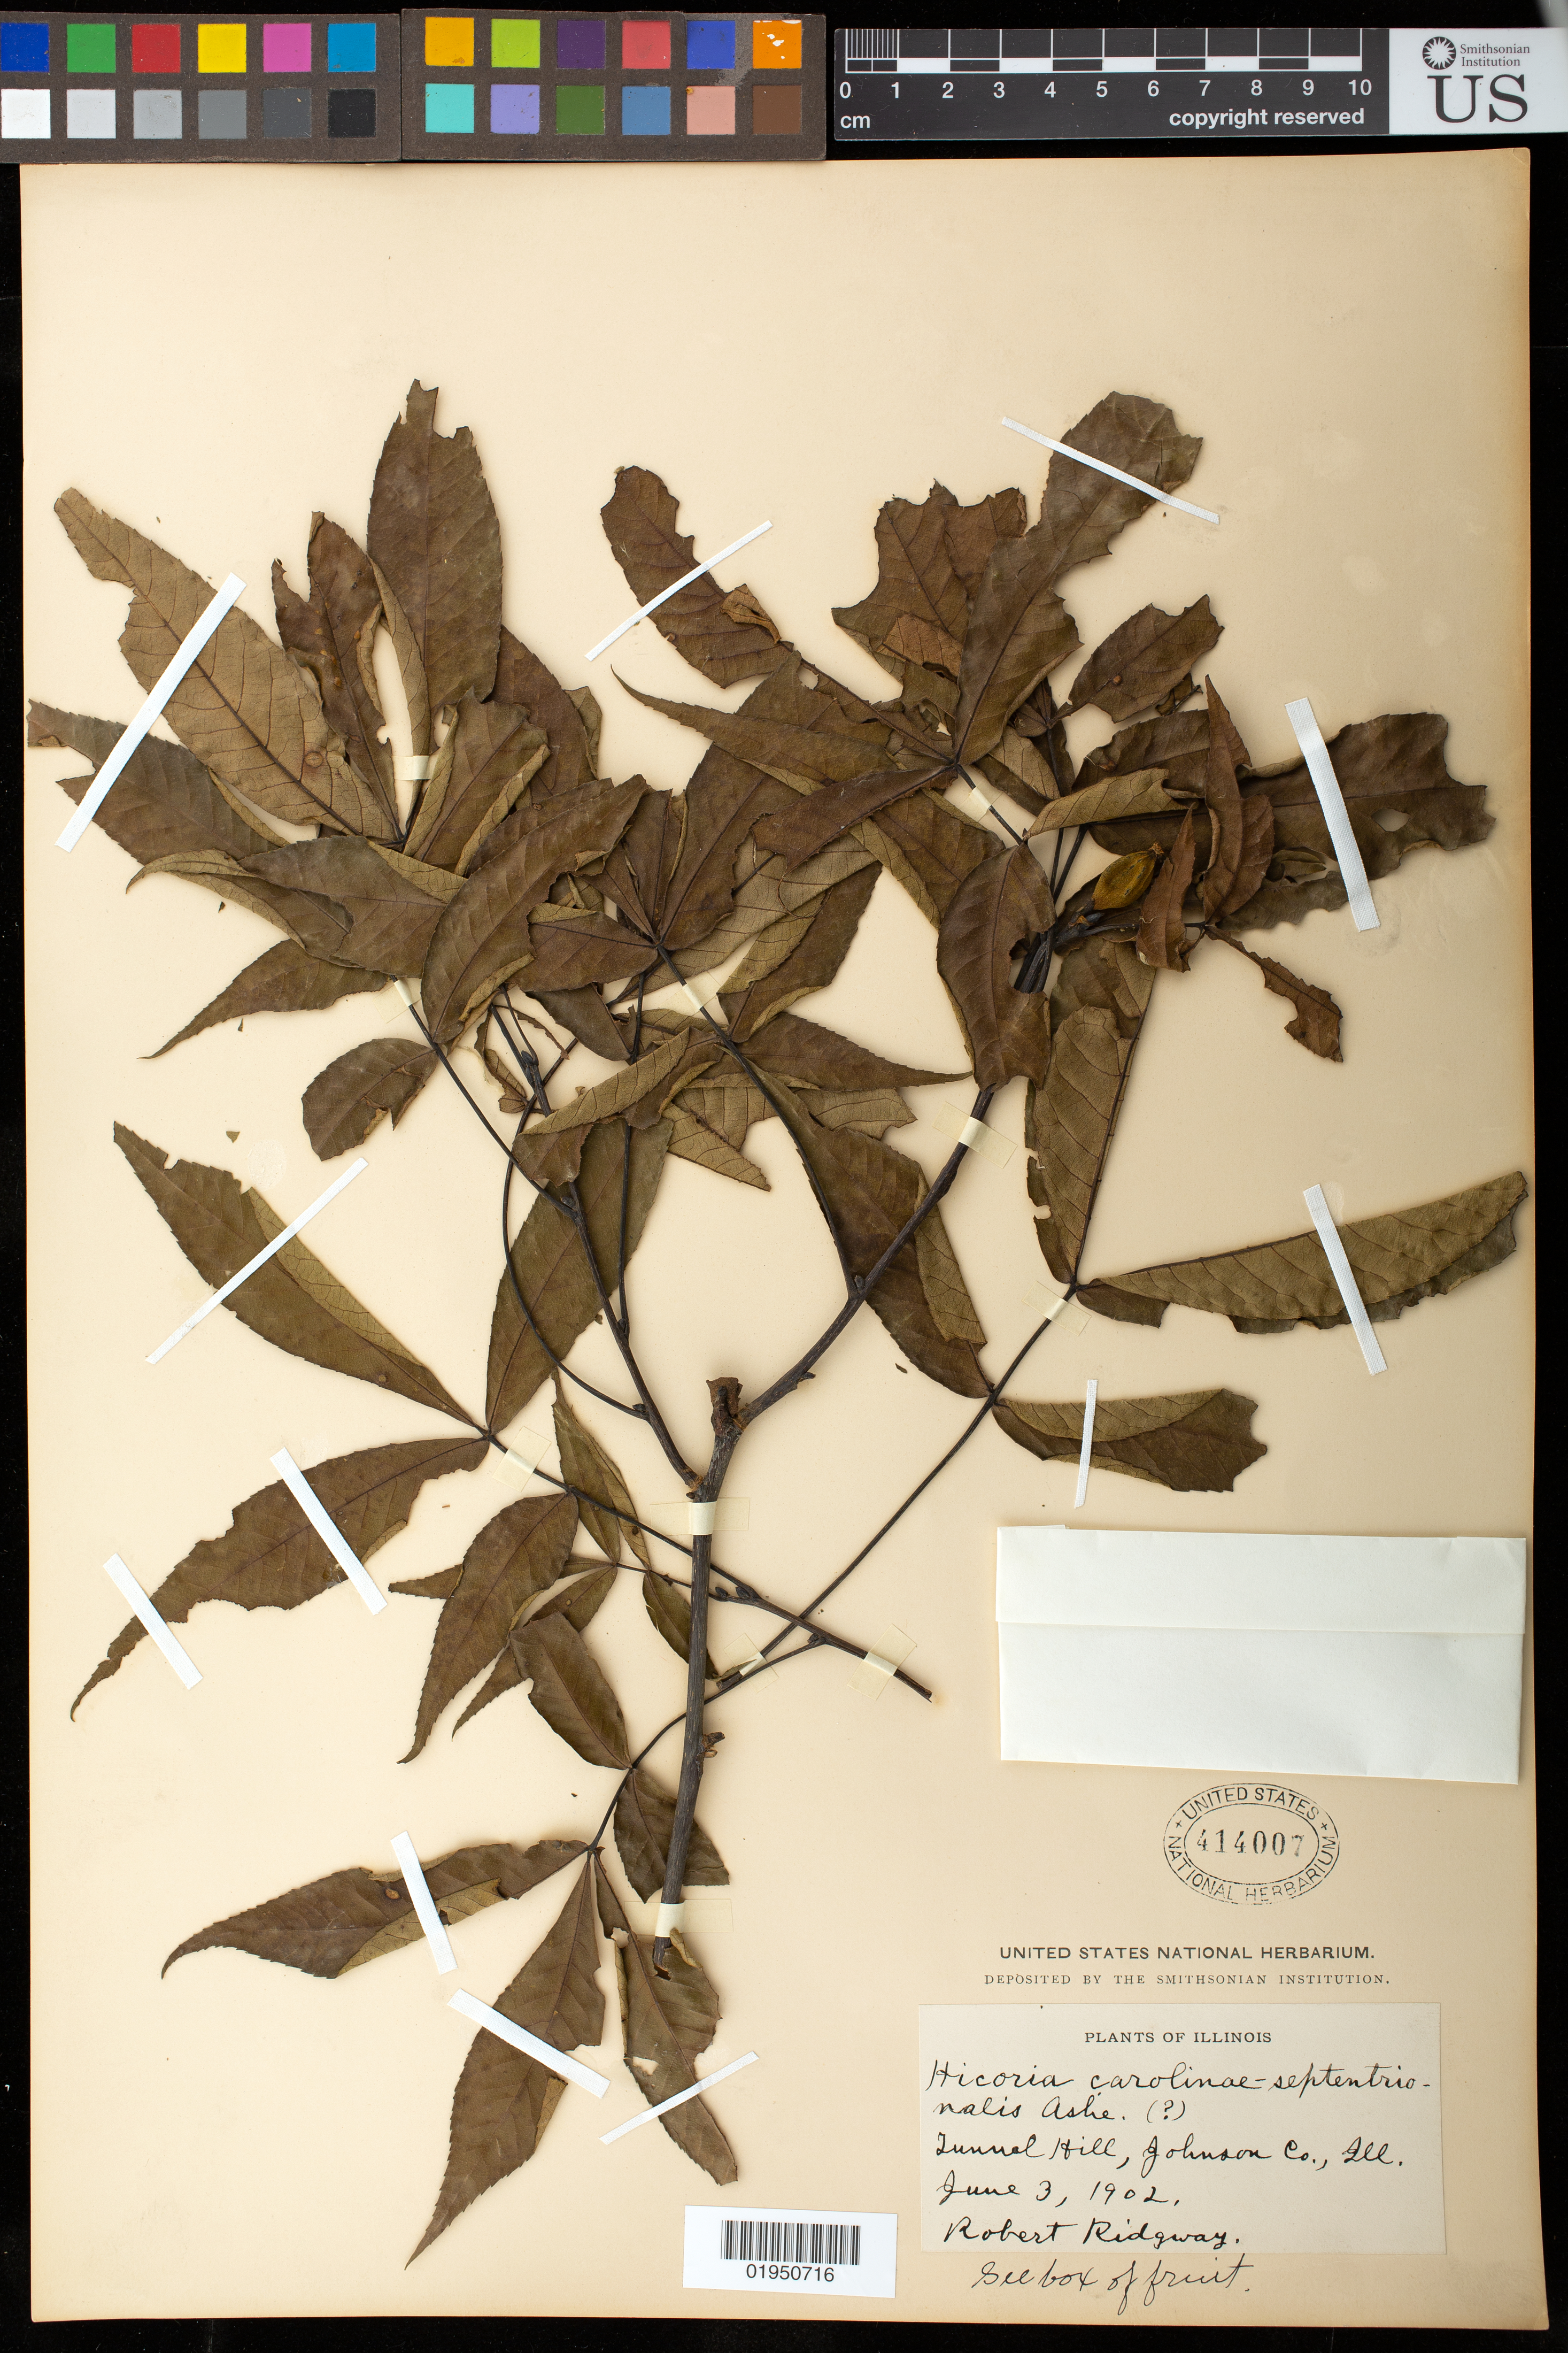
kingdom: Plantae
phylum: Tracheophyta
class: Magnoliopsida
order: Fagales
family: Juglandaceae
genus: Carya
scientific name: Carya glabra var. glabra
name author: (Mill.) Sweet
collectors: R. Ridgway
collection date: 1902-06-03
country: United States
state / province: Illinois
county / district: Johnson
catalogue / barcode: US 414007